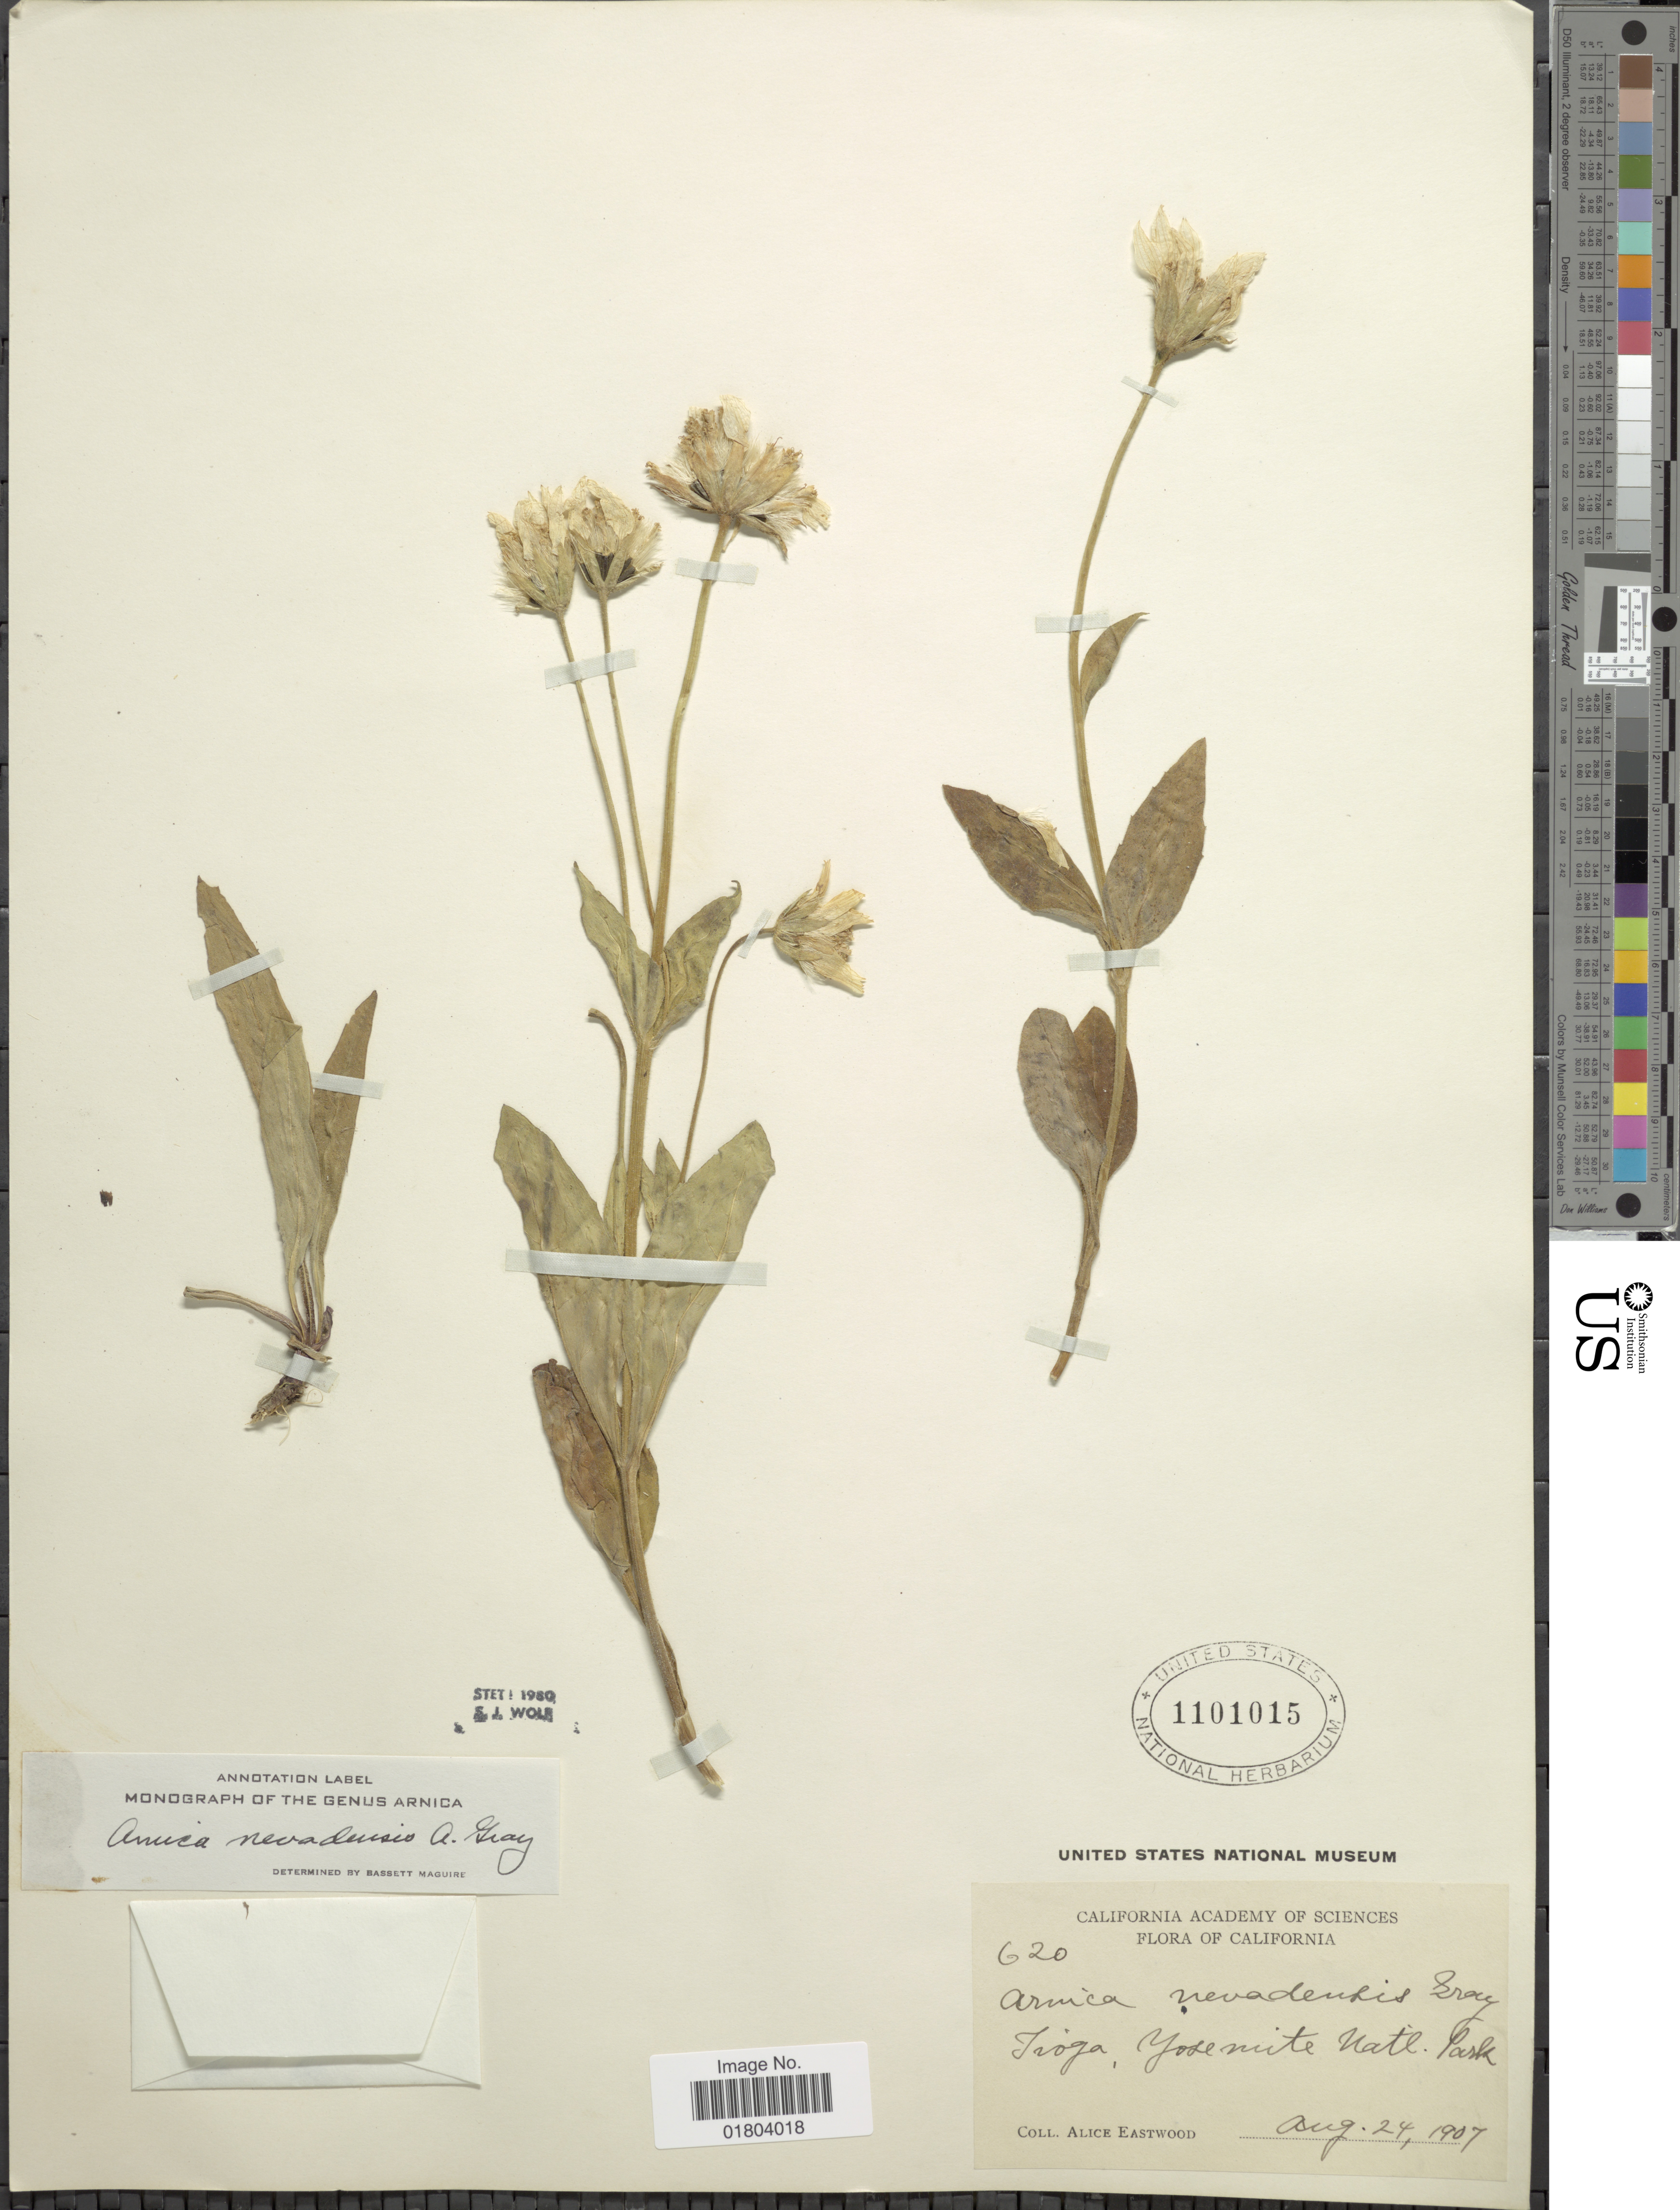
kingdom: Plantae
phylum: Tracheophyta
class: Magnoliopsida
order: Asterales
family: Asteraceae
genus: Arnica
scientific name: Arnica nevadensis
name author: A. Gray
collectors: A. Eastwood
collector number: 620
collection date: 1907-08-24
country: United States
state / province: California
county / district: Mariposa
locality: Iroga, Yosemite Natl Park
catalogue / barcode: US 1101015